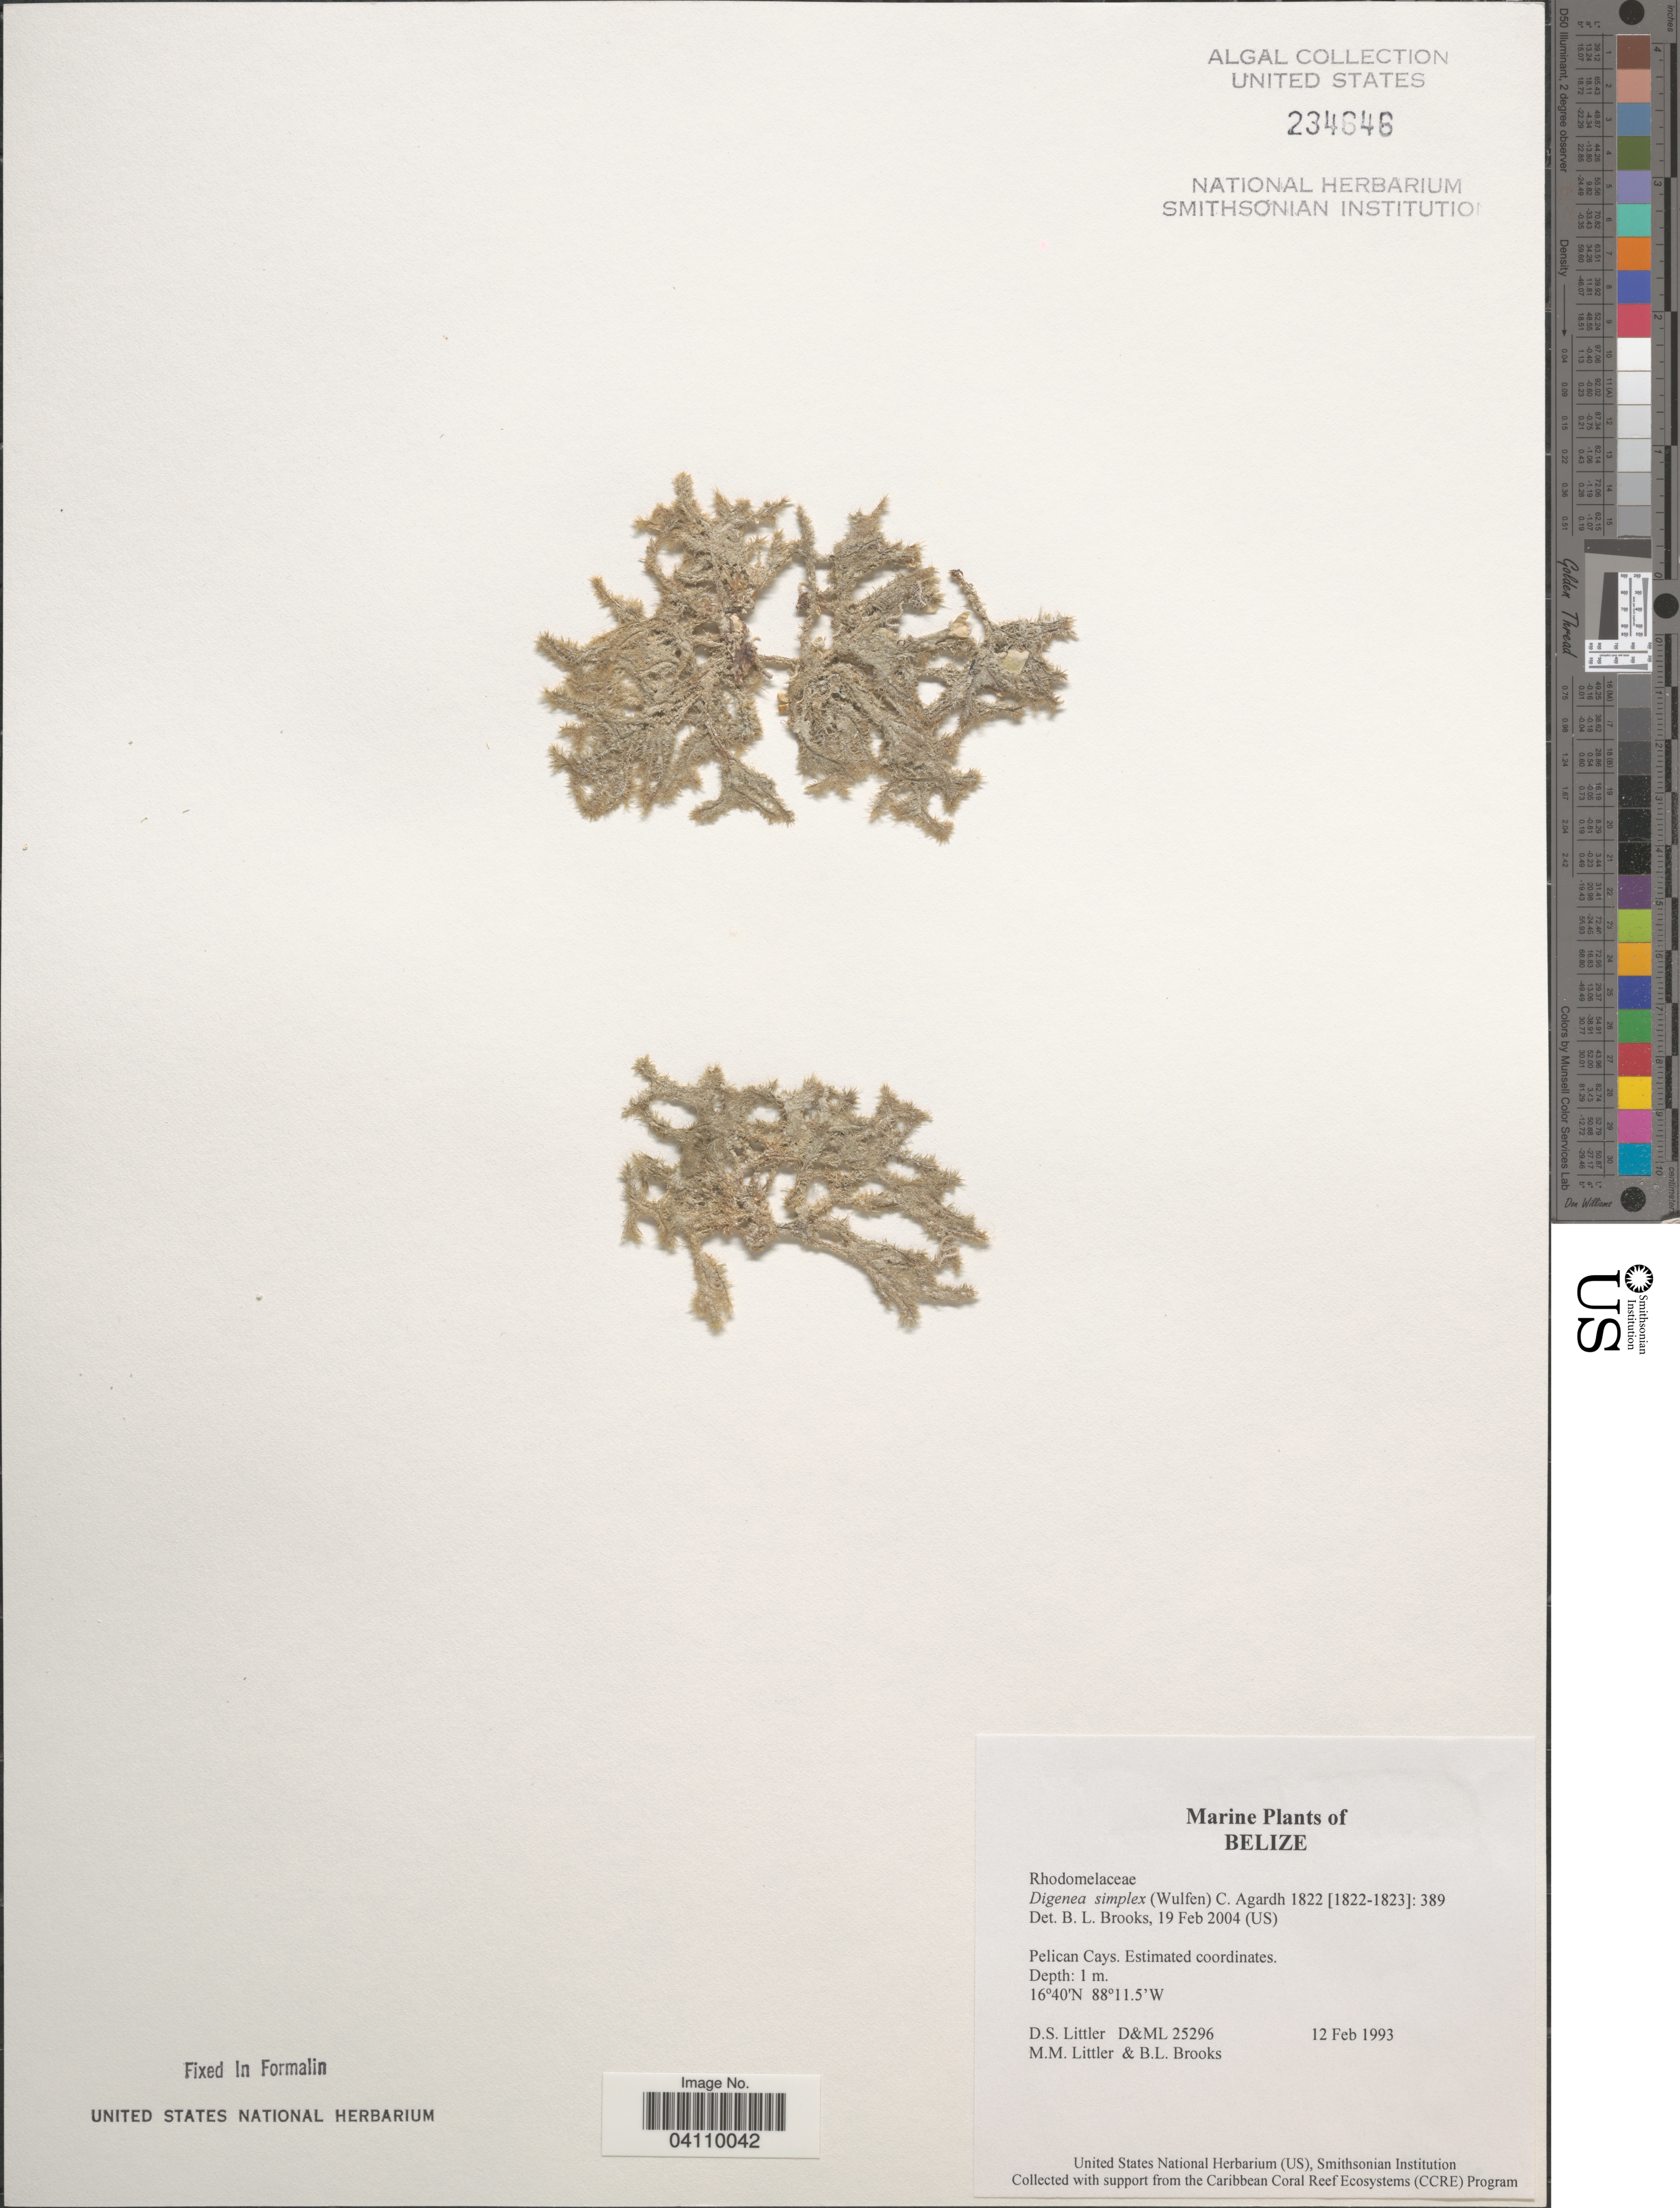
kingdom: Plantae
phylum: Rhodophyta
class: Florideophyceae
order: Ceramiales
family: Rhodomelaceae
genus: Digenea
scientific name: Digenea simplex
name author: (Wulfen) C. Agardh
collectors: D. S. Littler & B. Brooks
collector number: D&ML 25296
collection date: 1993-02-12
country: Belize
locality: Pelican Cays.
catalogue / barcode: US 234646